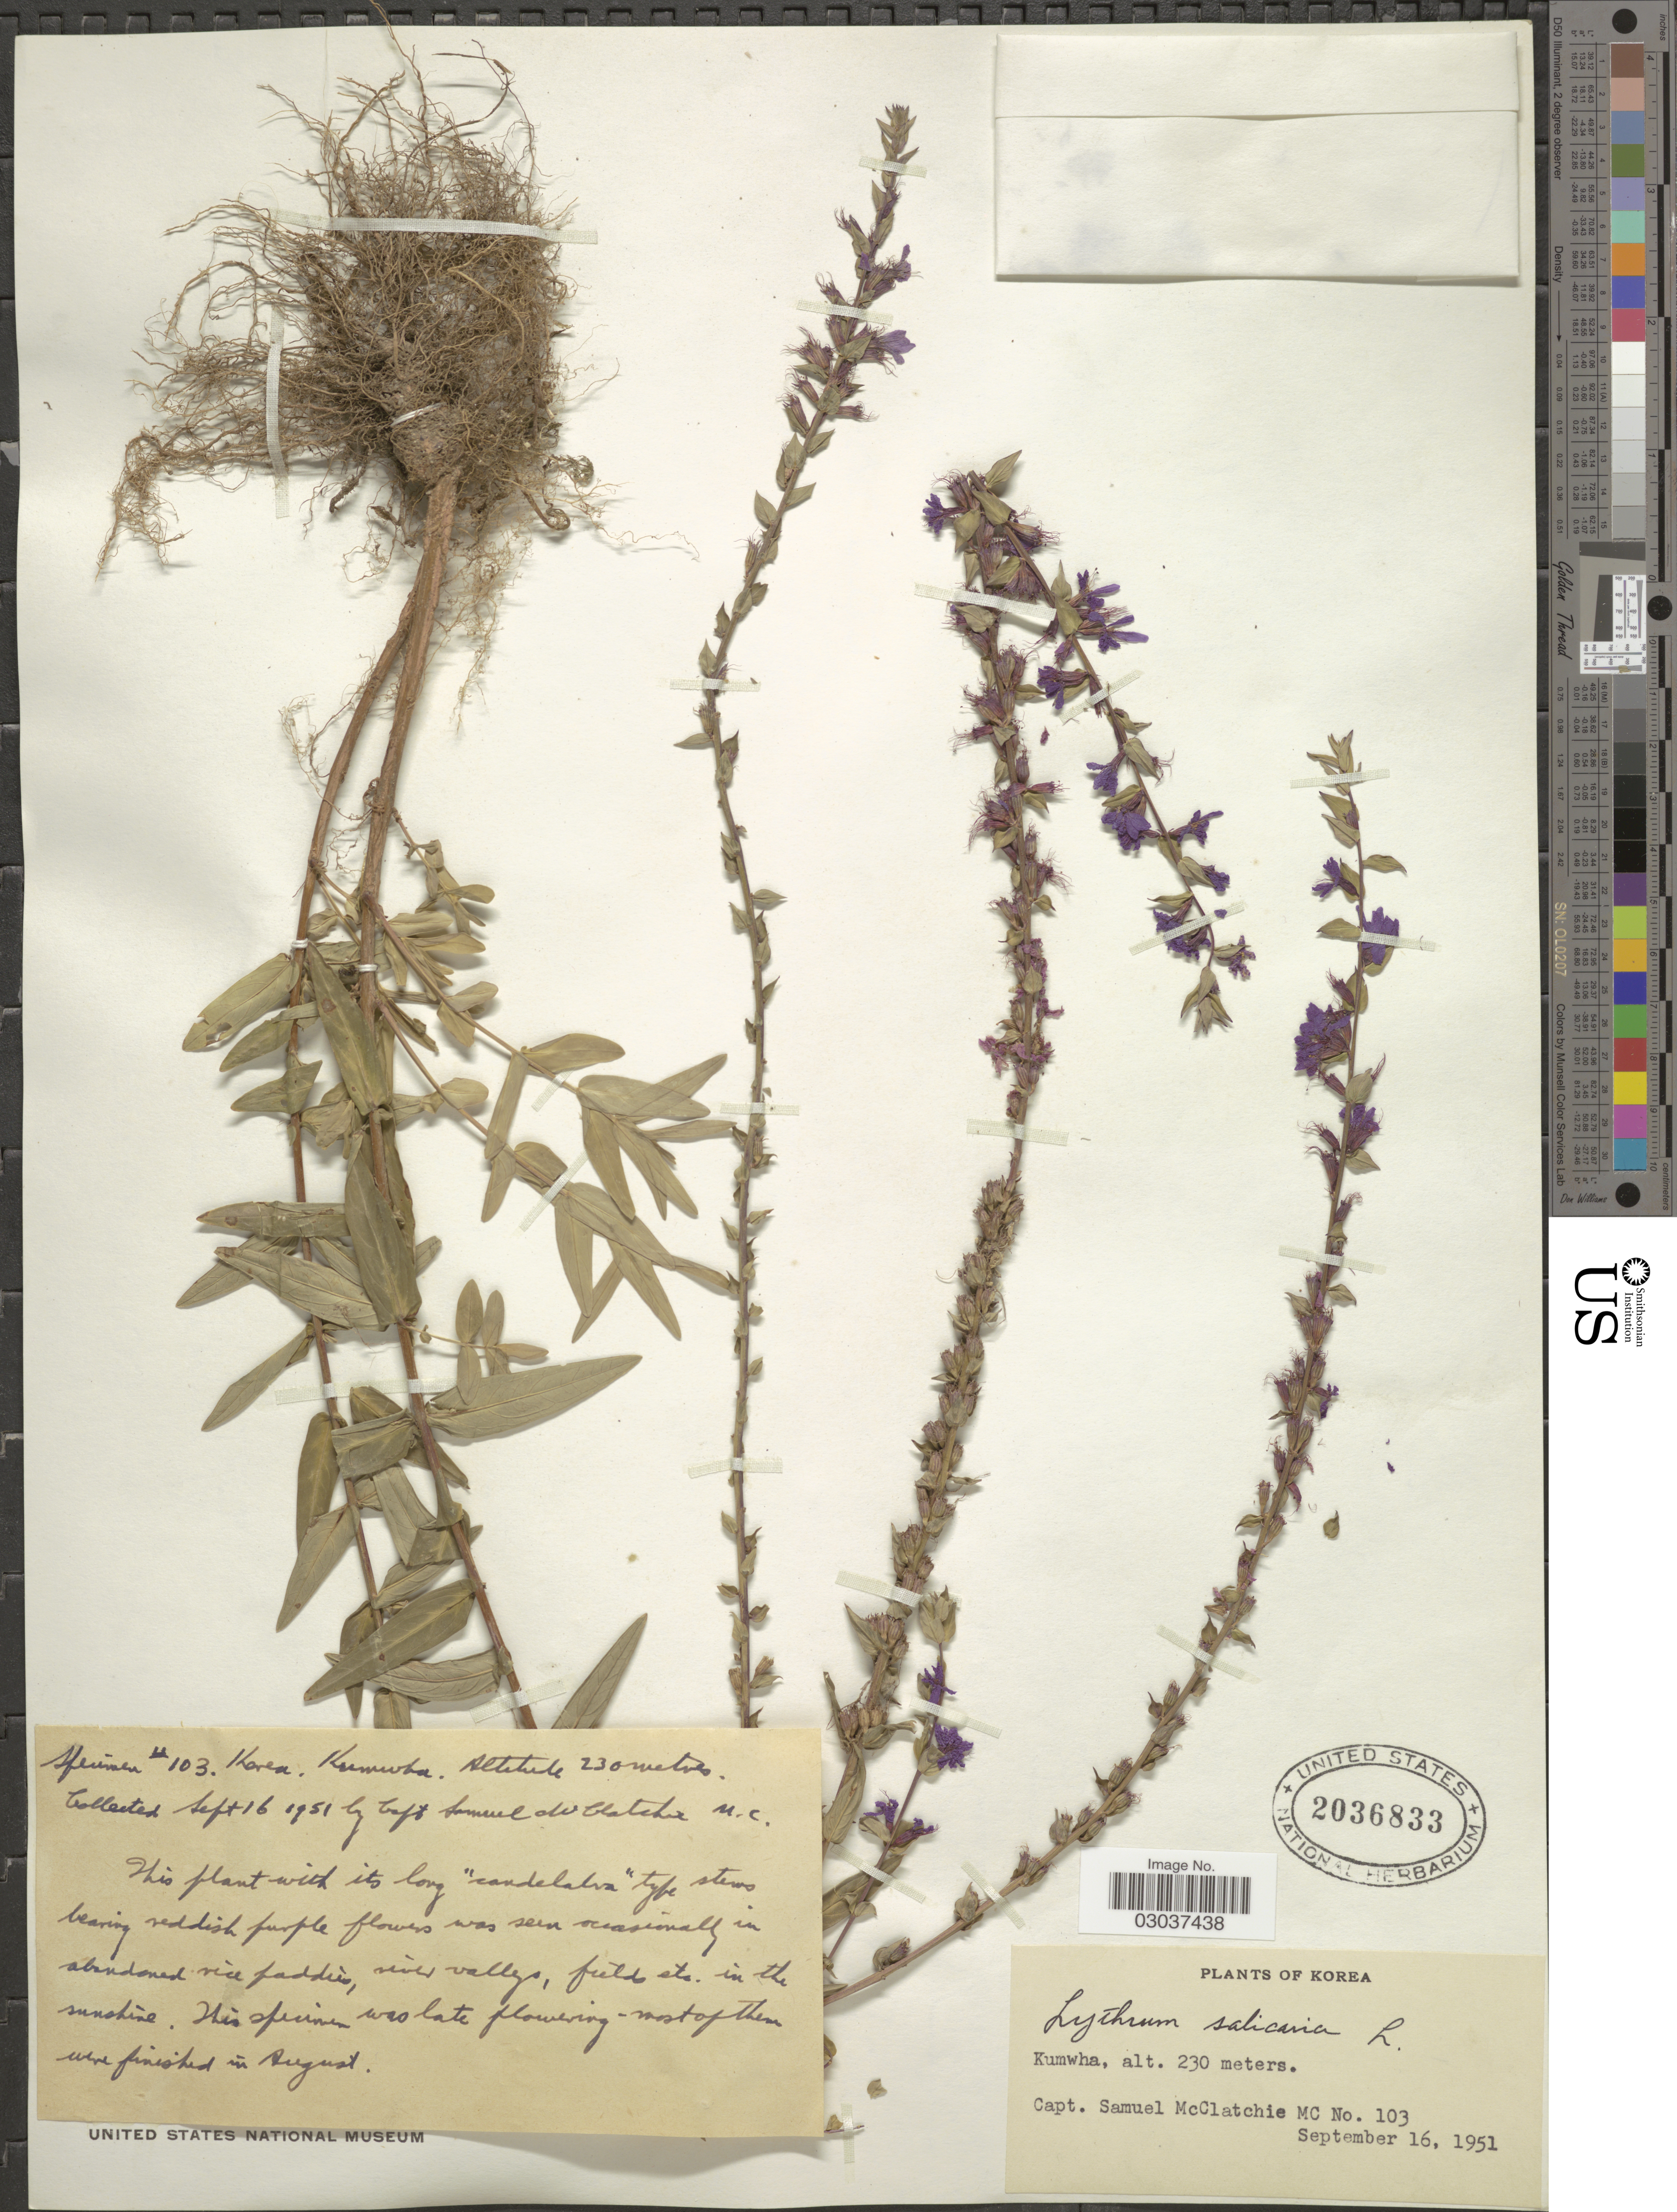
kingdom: Plantae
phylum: Tracheophyta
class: Magnoliopsida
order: Myrtales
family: Lythraceae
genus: Lythrum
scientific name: Lythrum salicaria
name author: L.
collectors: S. McClatchie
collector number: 103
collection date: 1951-09-16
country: South Korea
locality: Kumwha.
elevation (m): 230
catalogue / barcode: US 2036833